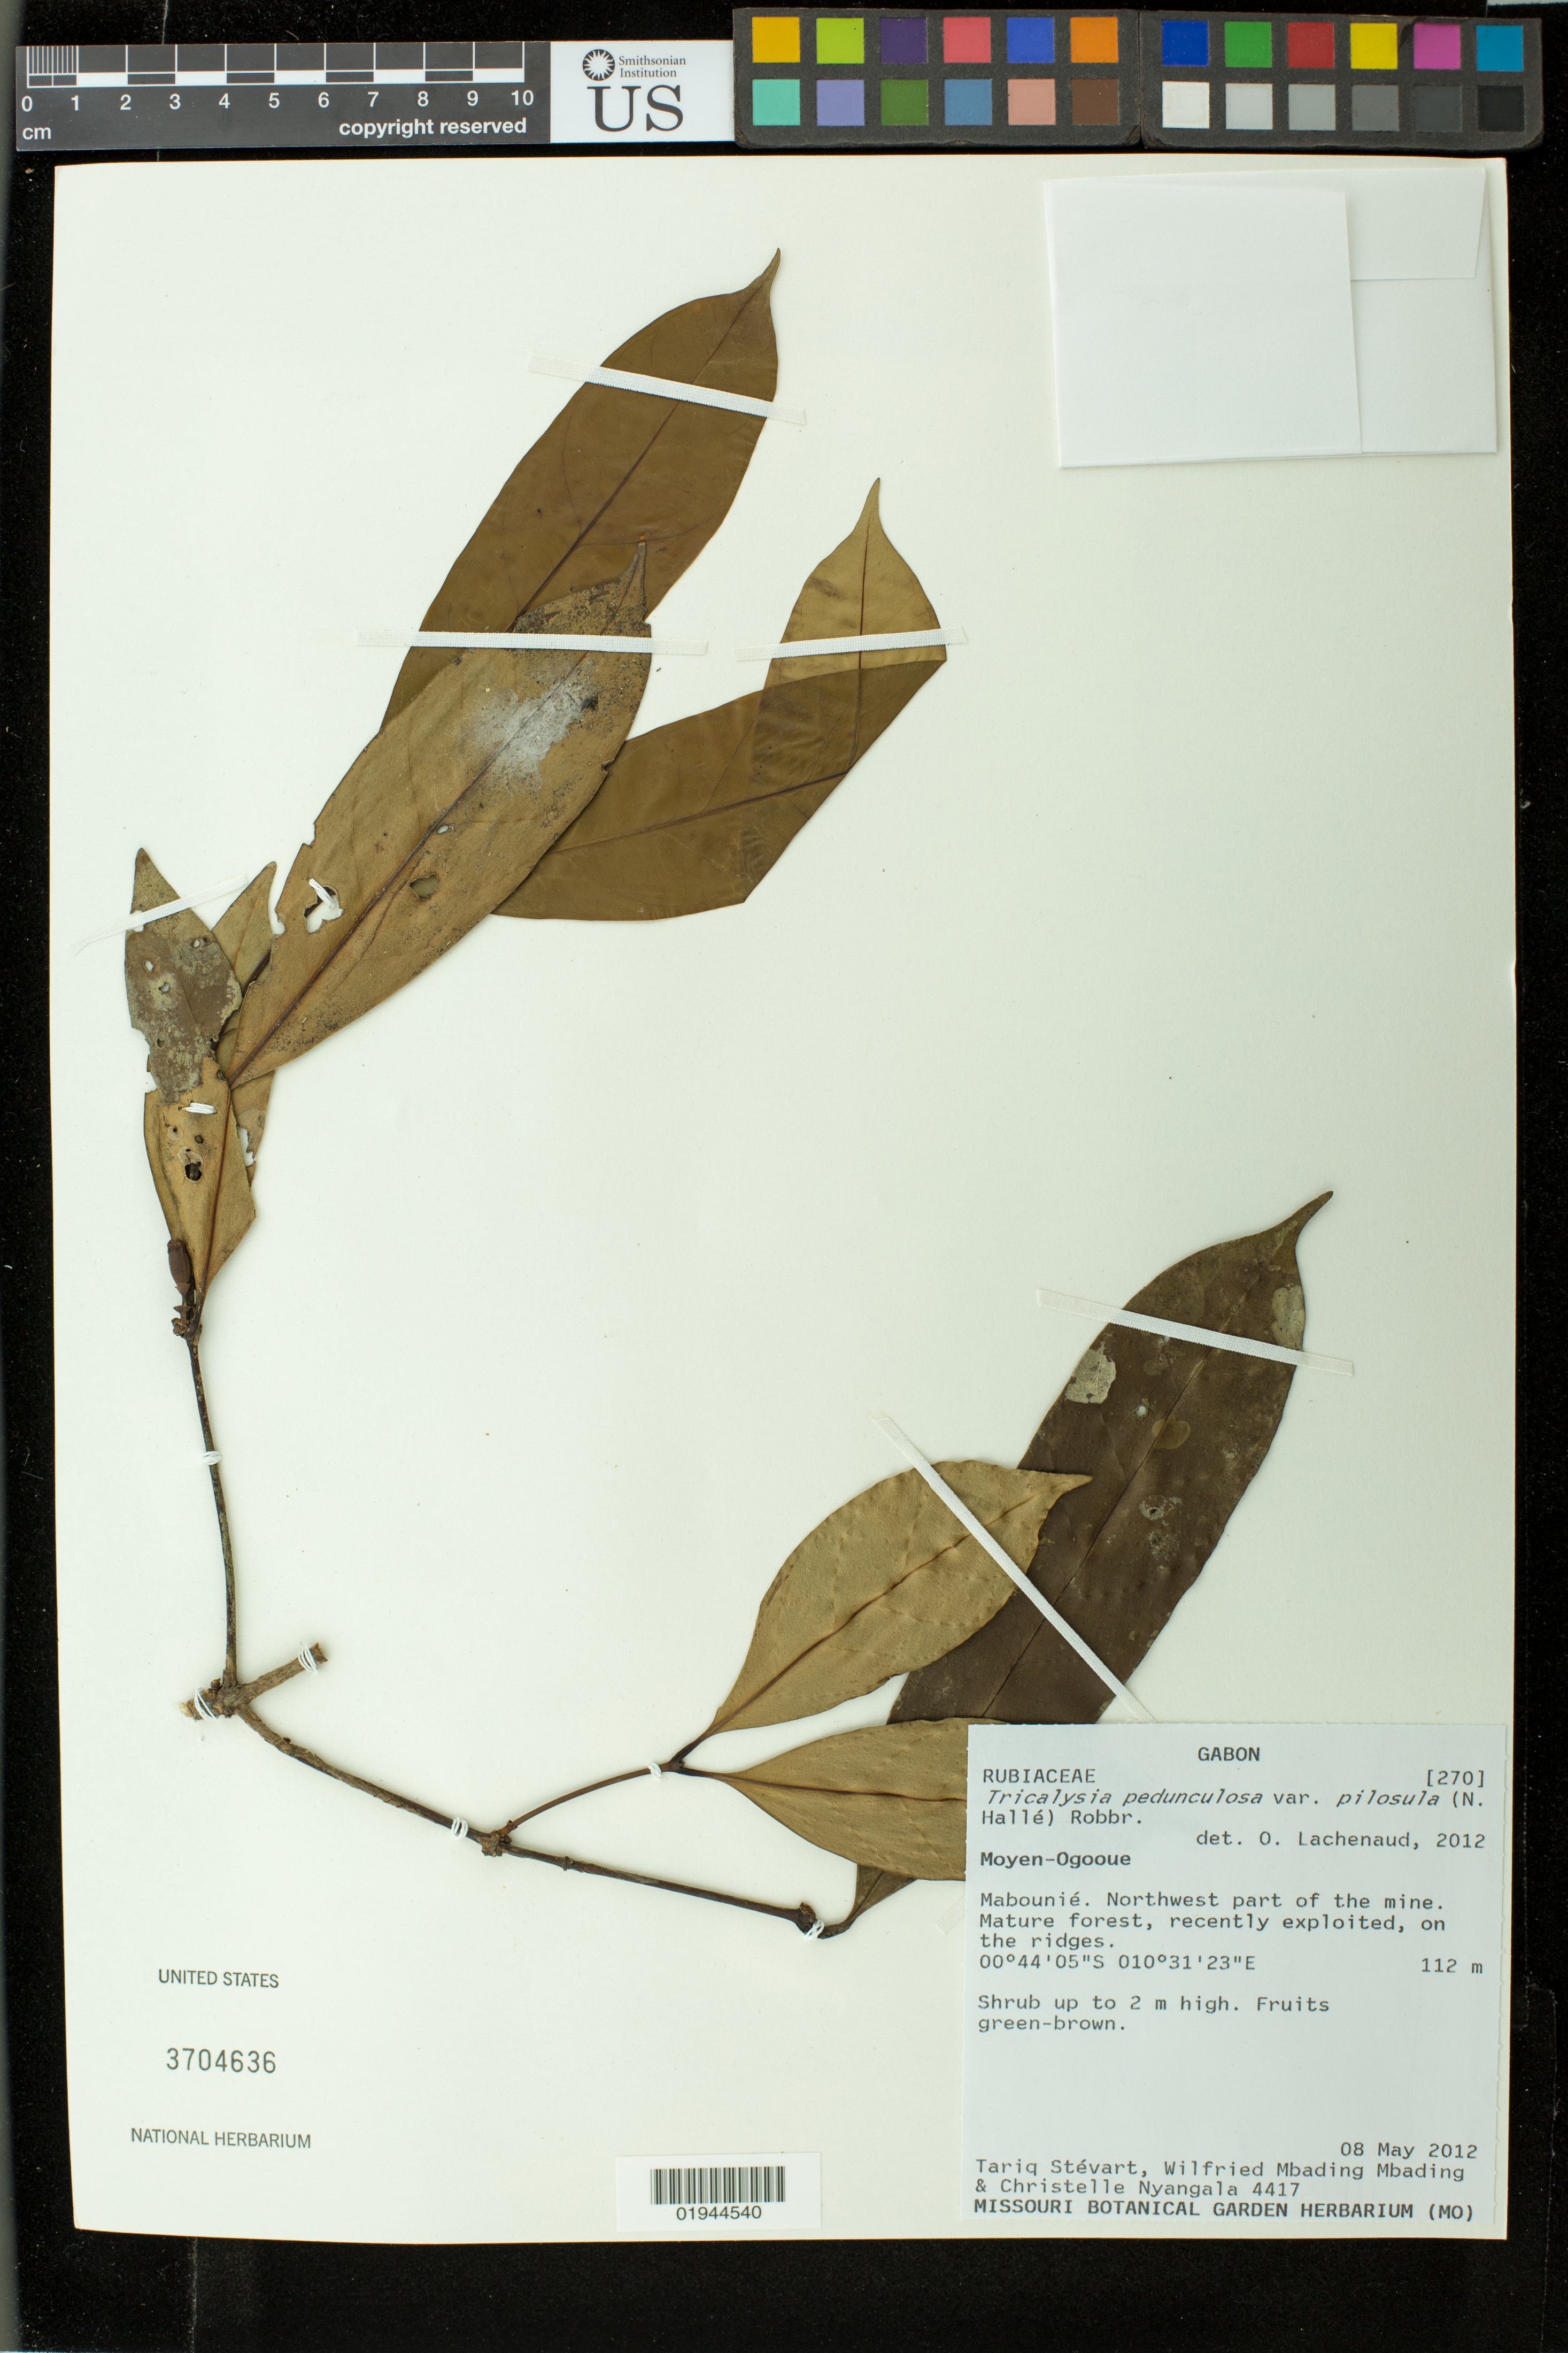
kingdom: Plantae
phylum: Tracheophyta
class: Magnoliopsida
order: Gentianales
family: Rubiaceae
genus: Tricalysia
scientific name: Tricalysia pedunculosa var. pilosula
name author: (N. Hallé) Robbr.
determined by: Lachenaud, O.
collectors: T. Stévart, W. Mbading-Mbading & C. Nyangala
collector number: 4417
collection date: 2012-05-07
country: Gabon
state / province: Moyen-Ogooué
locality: Mabounie, northwest part of the mine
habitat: mature forest, recently exploited, on the ridges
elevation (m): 112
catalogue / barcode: US 3704636